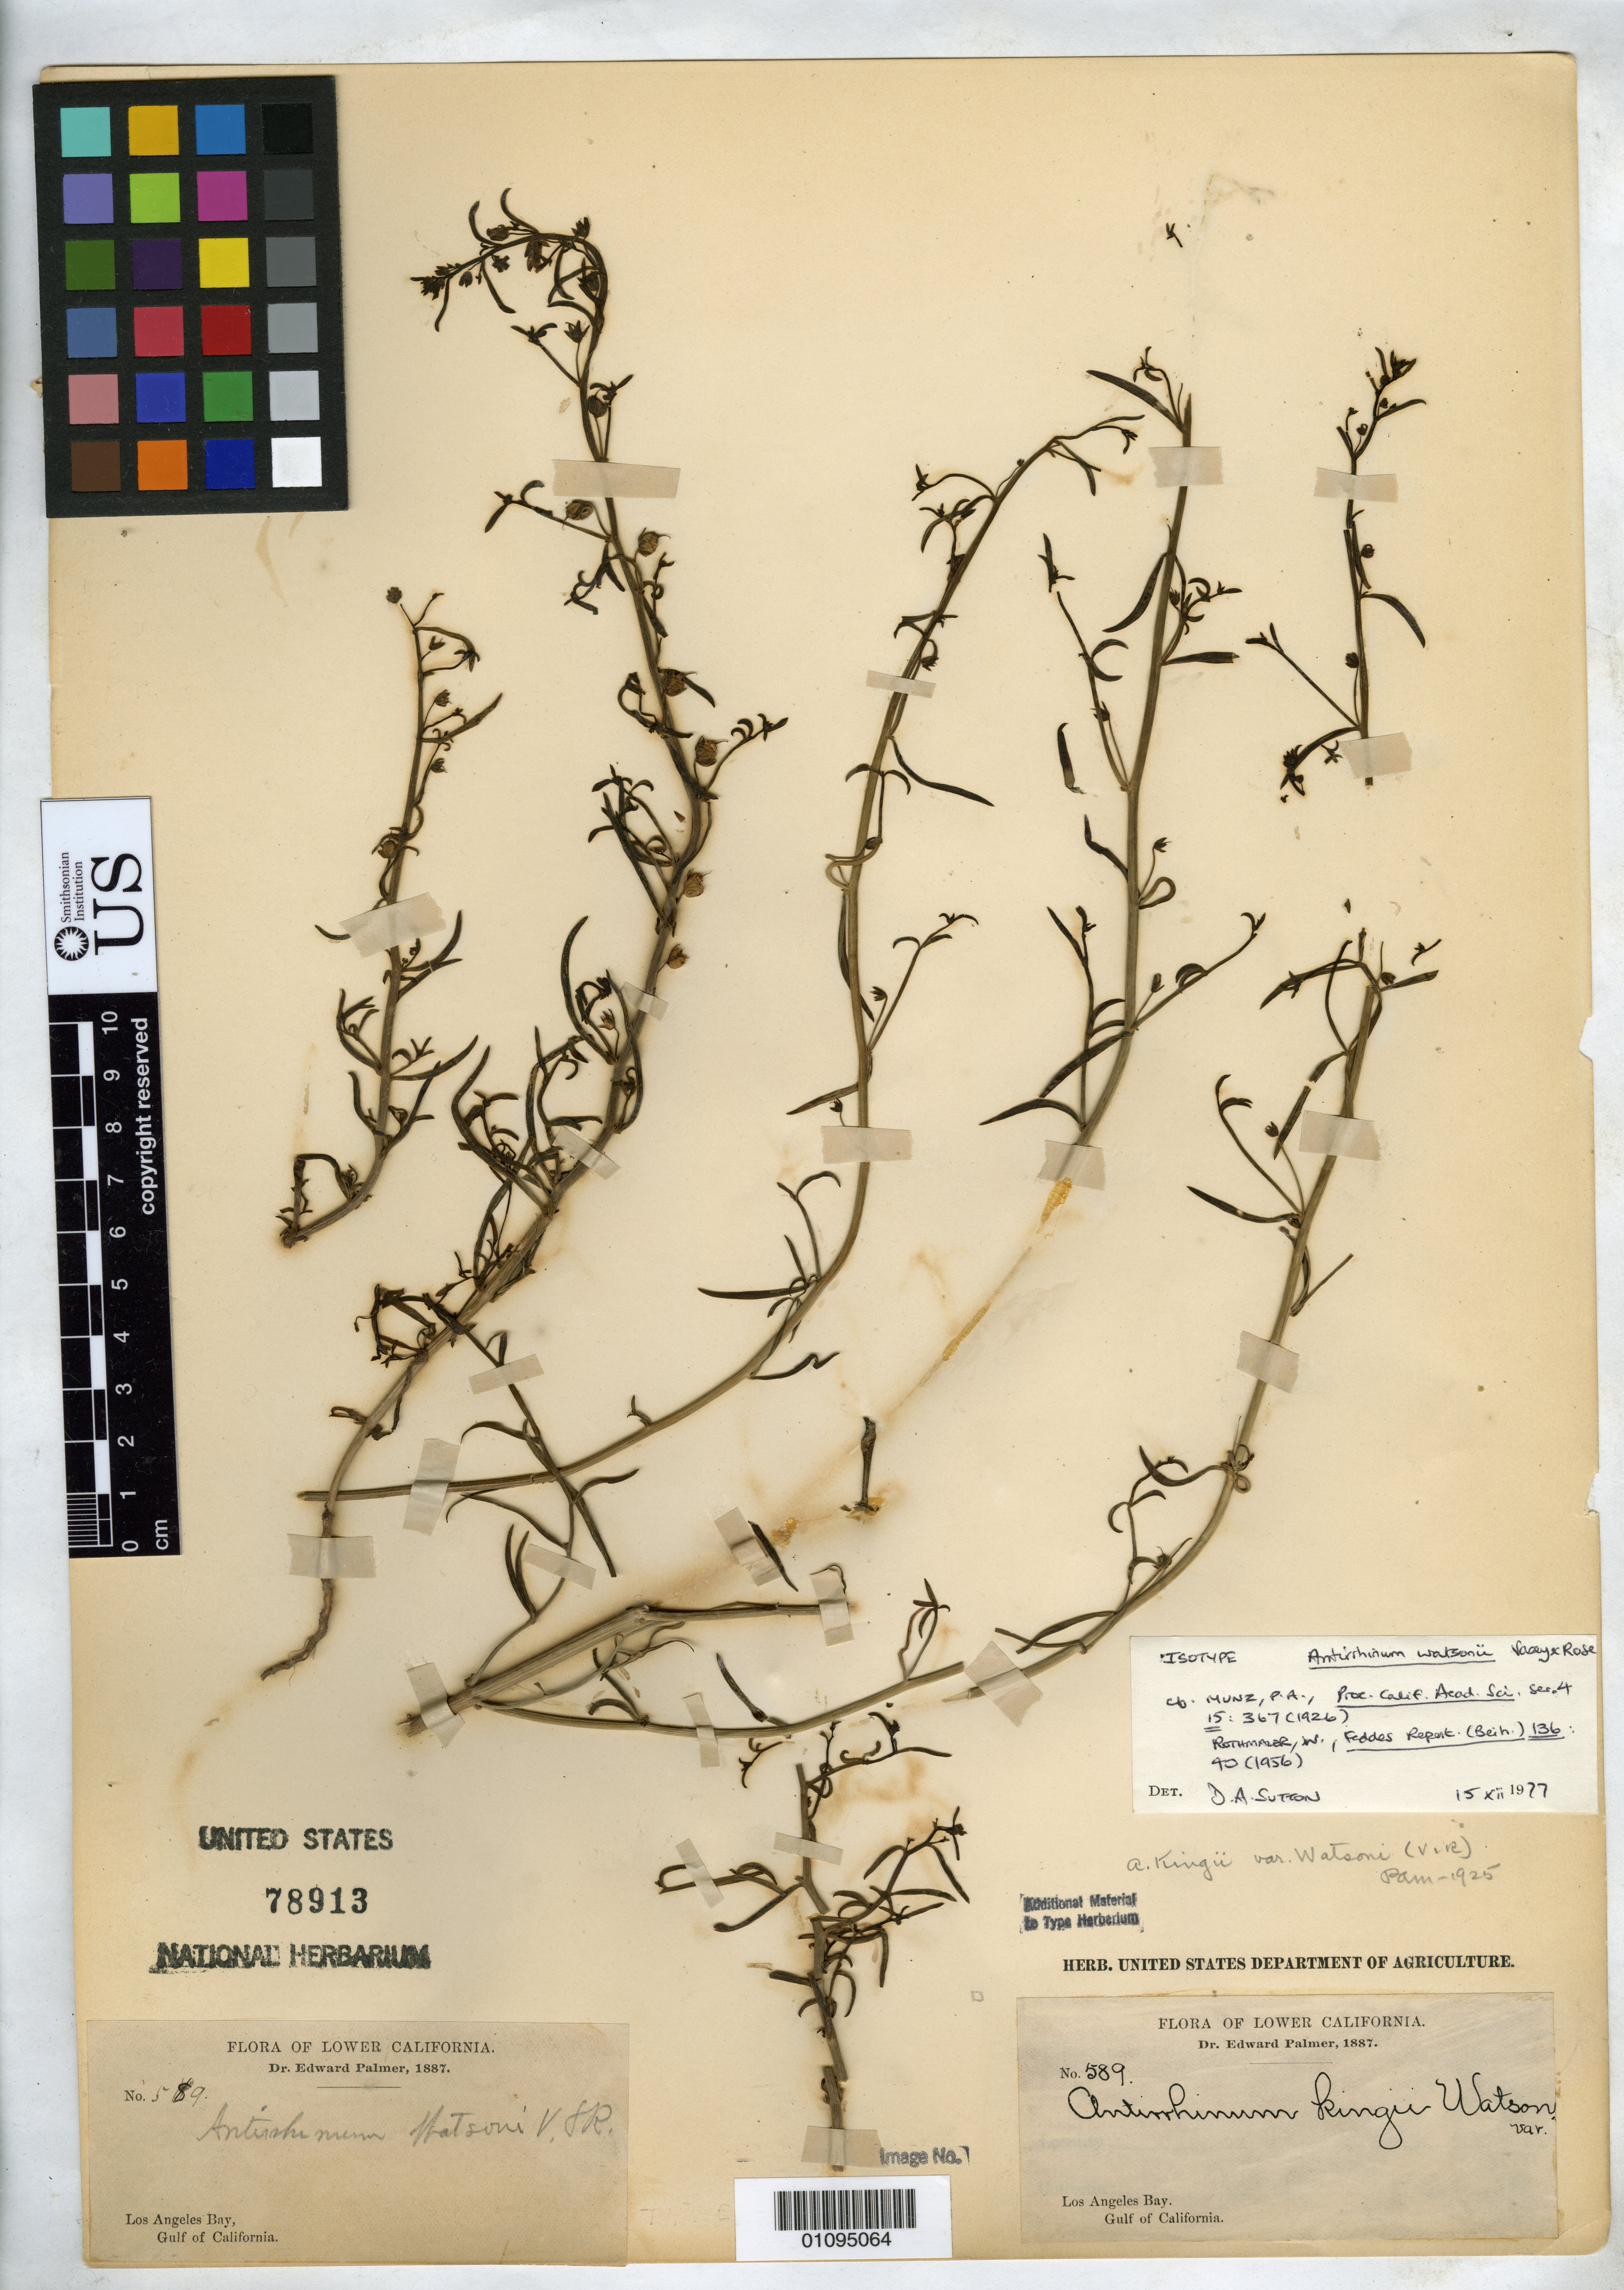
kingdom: Plantae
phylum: Tracheophyta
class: Magnoliopsida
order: Lamiales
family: Plantaginaceae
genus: Antirrhinum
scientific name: Antirrhinum watsonii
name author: Vasey & Rose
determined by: Sutton, D. A.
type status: Syntype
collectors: E. Palmer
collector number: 589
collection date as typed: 1887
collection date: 1887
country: Mexico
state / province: Baja California Norte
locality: Lower California, Los Angeles Bay, Gulf of California.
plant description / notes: Annotated by D.A. Sutton (1977) as "isotype" but protologue cites 3 collections without designating any type. This specimen [Palmer 589, USNH 78913] was explicitly designated as the lectotype by Sutton (Revis. Tribe Antirrhineae: 471; publication date 25 Aug 1988). However, Palmer 657, USNH 48078] was annotated (1986) and cited (Syst. Bot. Monogr. 22: 104; publication date 6 Jun 1988) by D.M. Thompson as "holotype" and appears to have priority as an effective lectotypification.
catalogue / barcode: US 78913